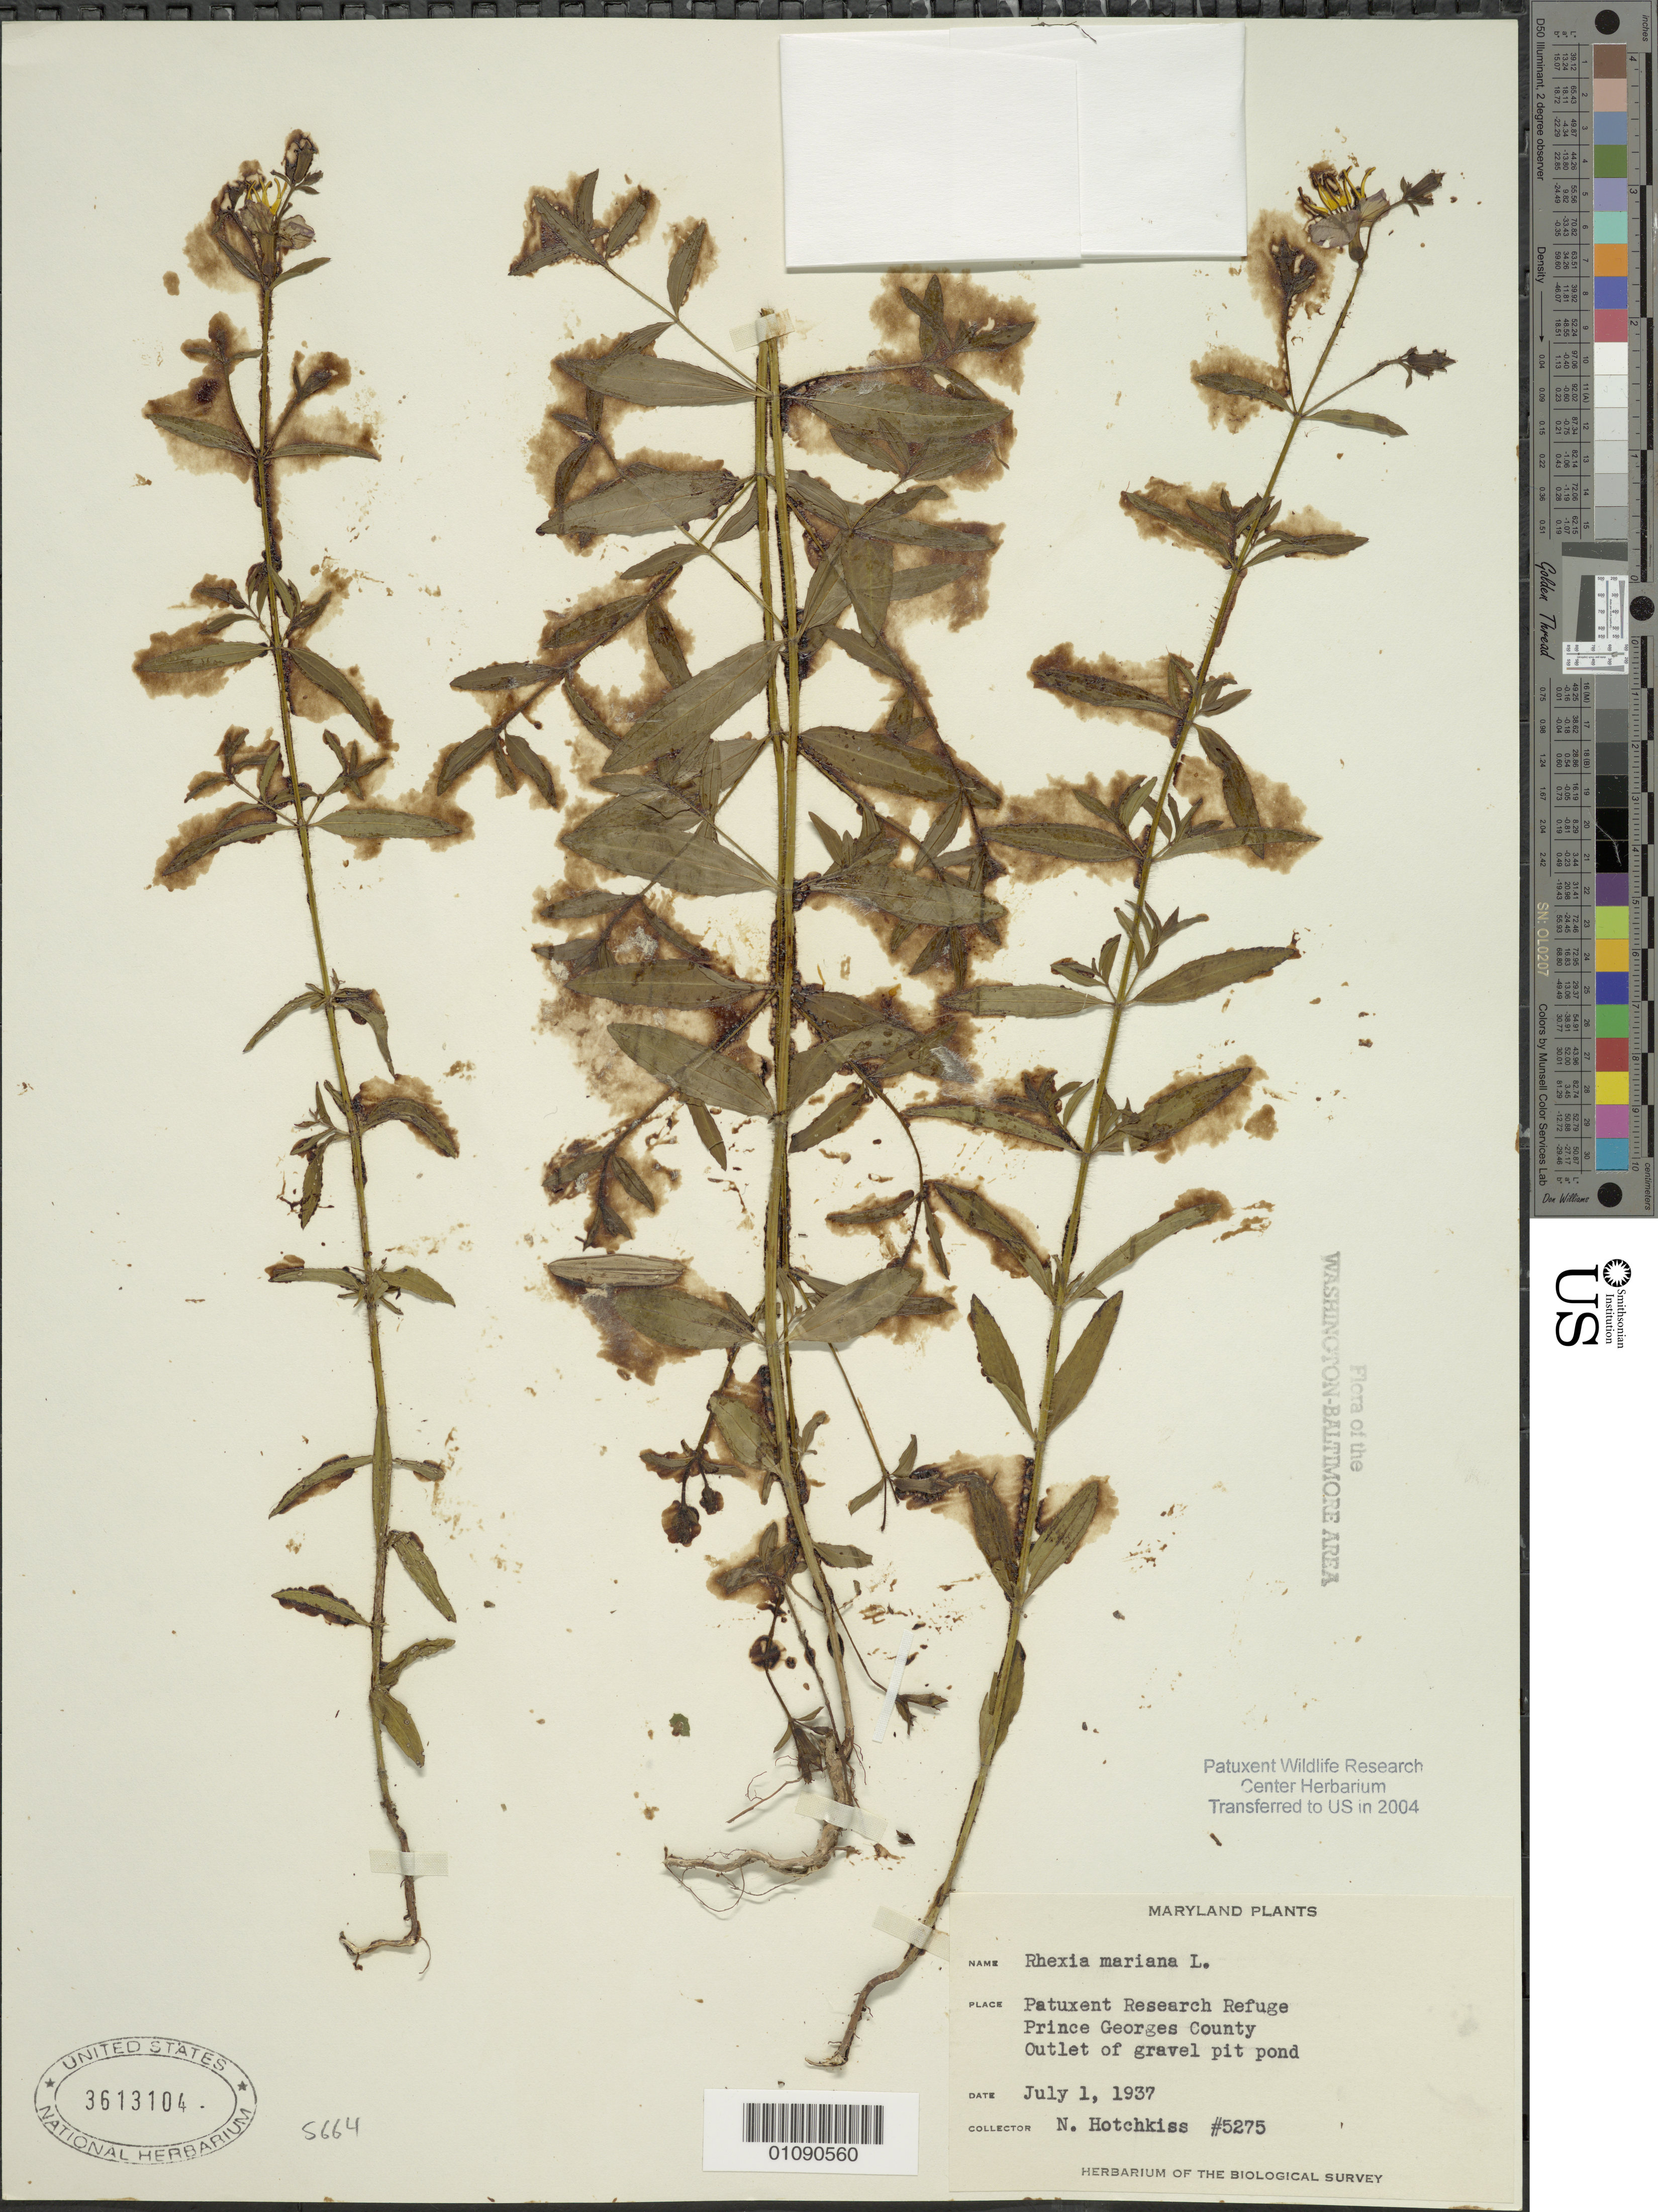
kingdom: Plantae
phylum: Tracheophyta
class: Magnoliopsida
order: Myrtales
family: Melastomataceae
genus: Rhexia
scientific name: Rhexia mariana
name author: L.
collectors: N. Hotchkiss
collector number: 5275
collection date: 1937-07-01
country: United States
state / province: Maryland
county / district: Prince George's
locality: Patuxent Wildlife Refuge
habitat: Outlet of gravel pit pond.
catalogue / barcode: US 3613104